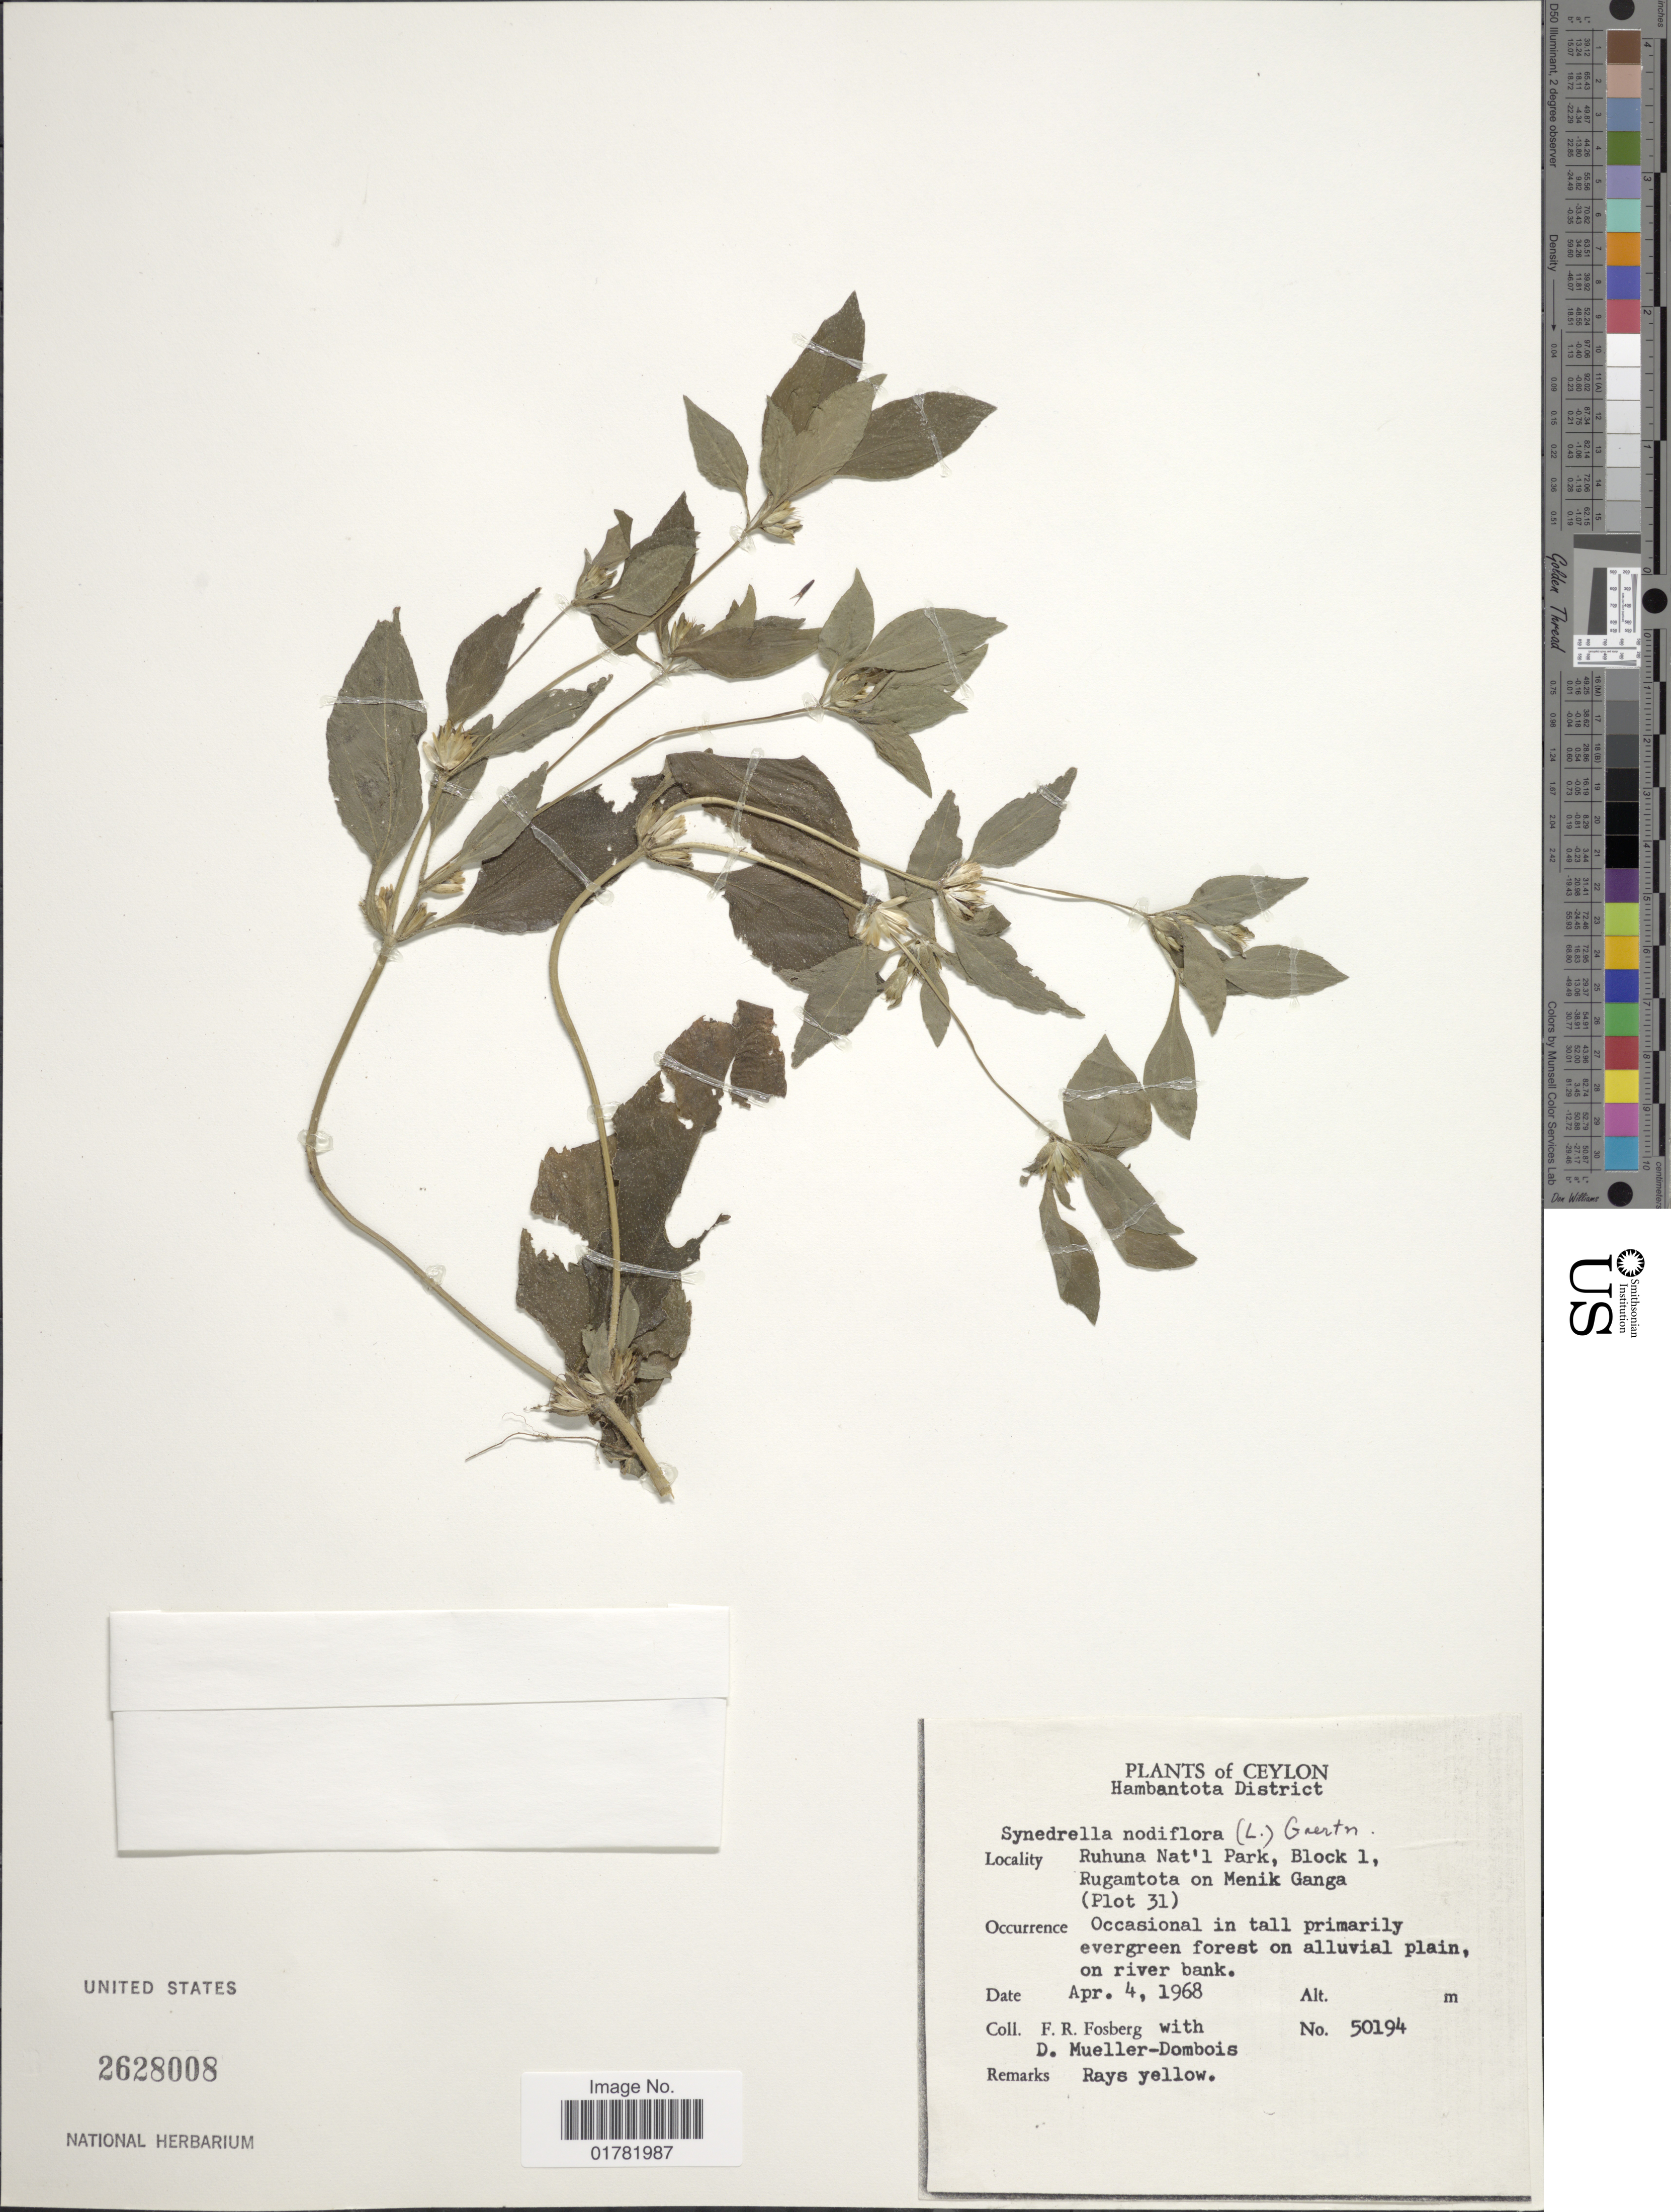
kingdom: Plantae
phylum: Tracheophyta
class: Magnoliopsida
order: Asterales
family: Asteraceae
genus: Synedrella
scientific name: Synedrella nodiflora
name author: (L.) Gaertn.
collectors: F. R. Fosberg & D. Mueller-Dombois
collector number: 50194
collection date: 1968-04-04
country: Sri Lanka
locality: Ceylon, Hambantota District, Ruhuna Nat'l Park, Block 1, Rugamtota on Menik Ganga (Plot 31)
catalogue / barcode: US 2628008